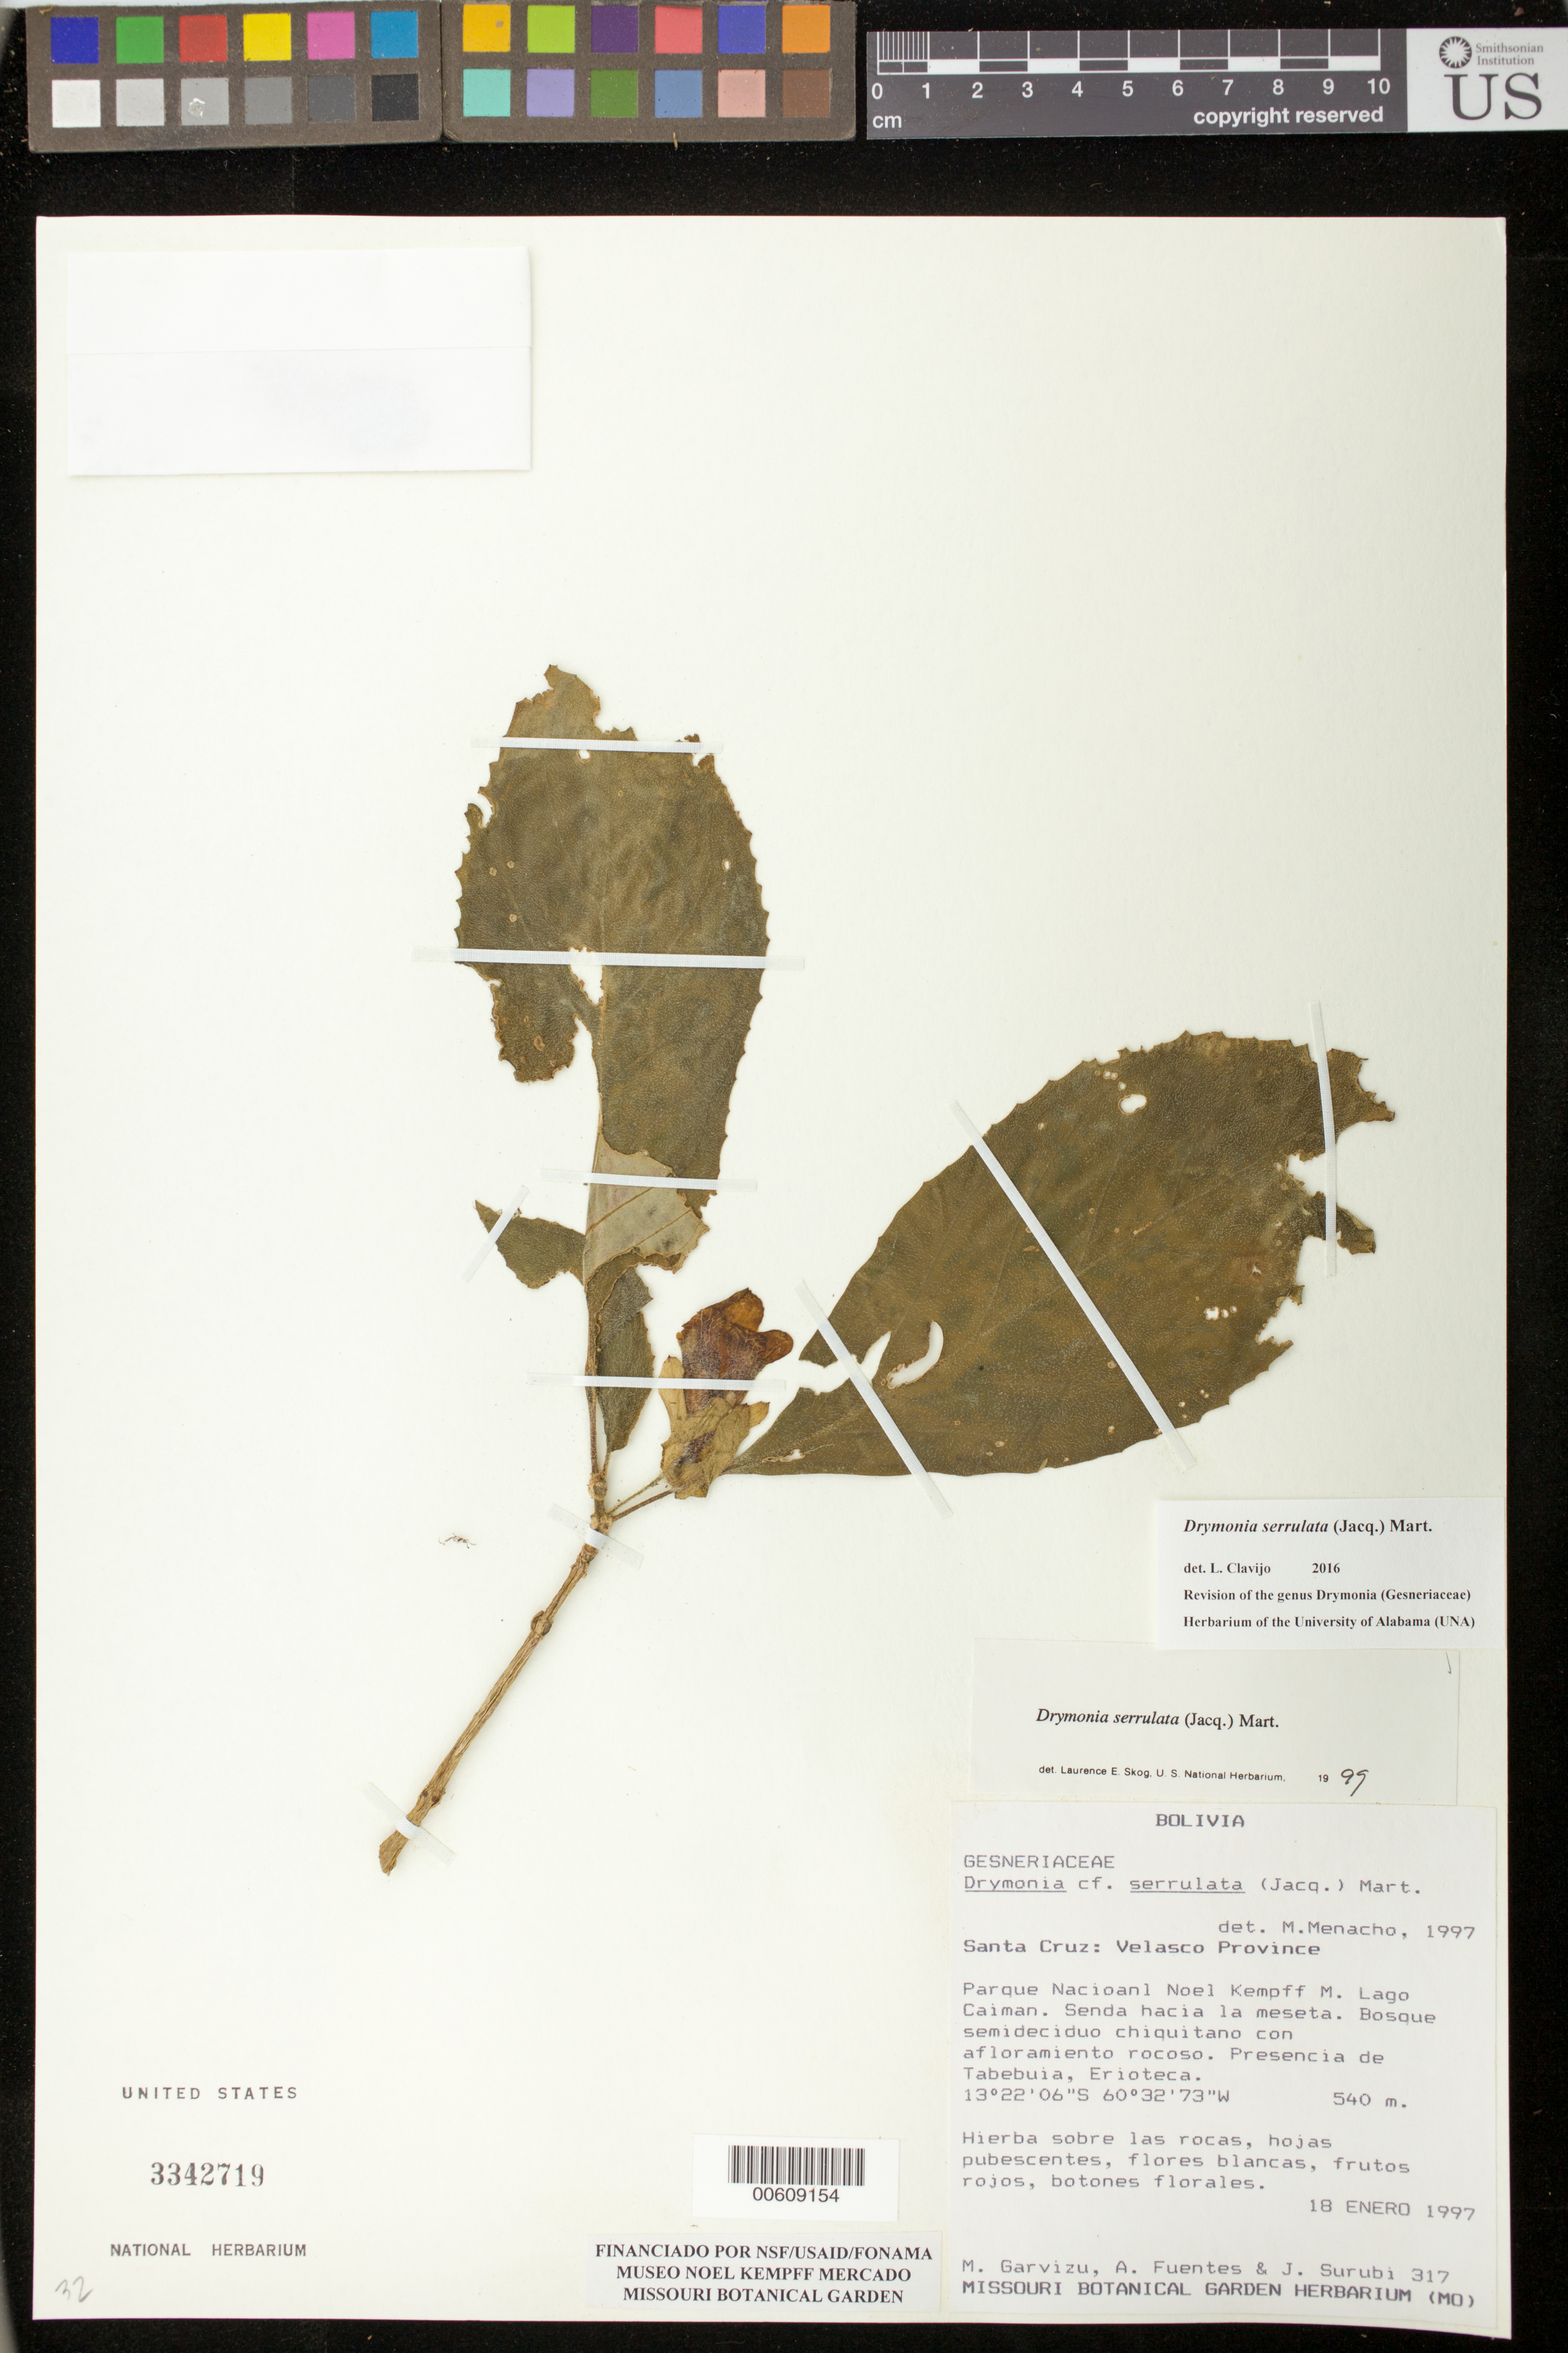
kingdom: Plantae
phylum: Tracheophyta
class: Magnoliopsida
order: Lamiales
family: Gesneriaceae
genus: Drymonia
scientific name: Drymonia serrulata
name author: (Jacq.) Mart.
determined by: Skog, Laurence E.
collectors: M. Garvizu, A. Fuentes & J. Surubi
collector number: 317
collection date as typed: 18 Jan 1997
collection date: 1997-01-18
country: Bolivia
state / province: Santa Cruz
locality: Prov. Velasco; Parque Nacional Noel Kempff M. Lago Caiman, senda hacia la meseta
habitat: Bosque semideciduo chiquitano con afloramiento rocoso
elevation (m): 540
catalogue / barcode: US 3342719